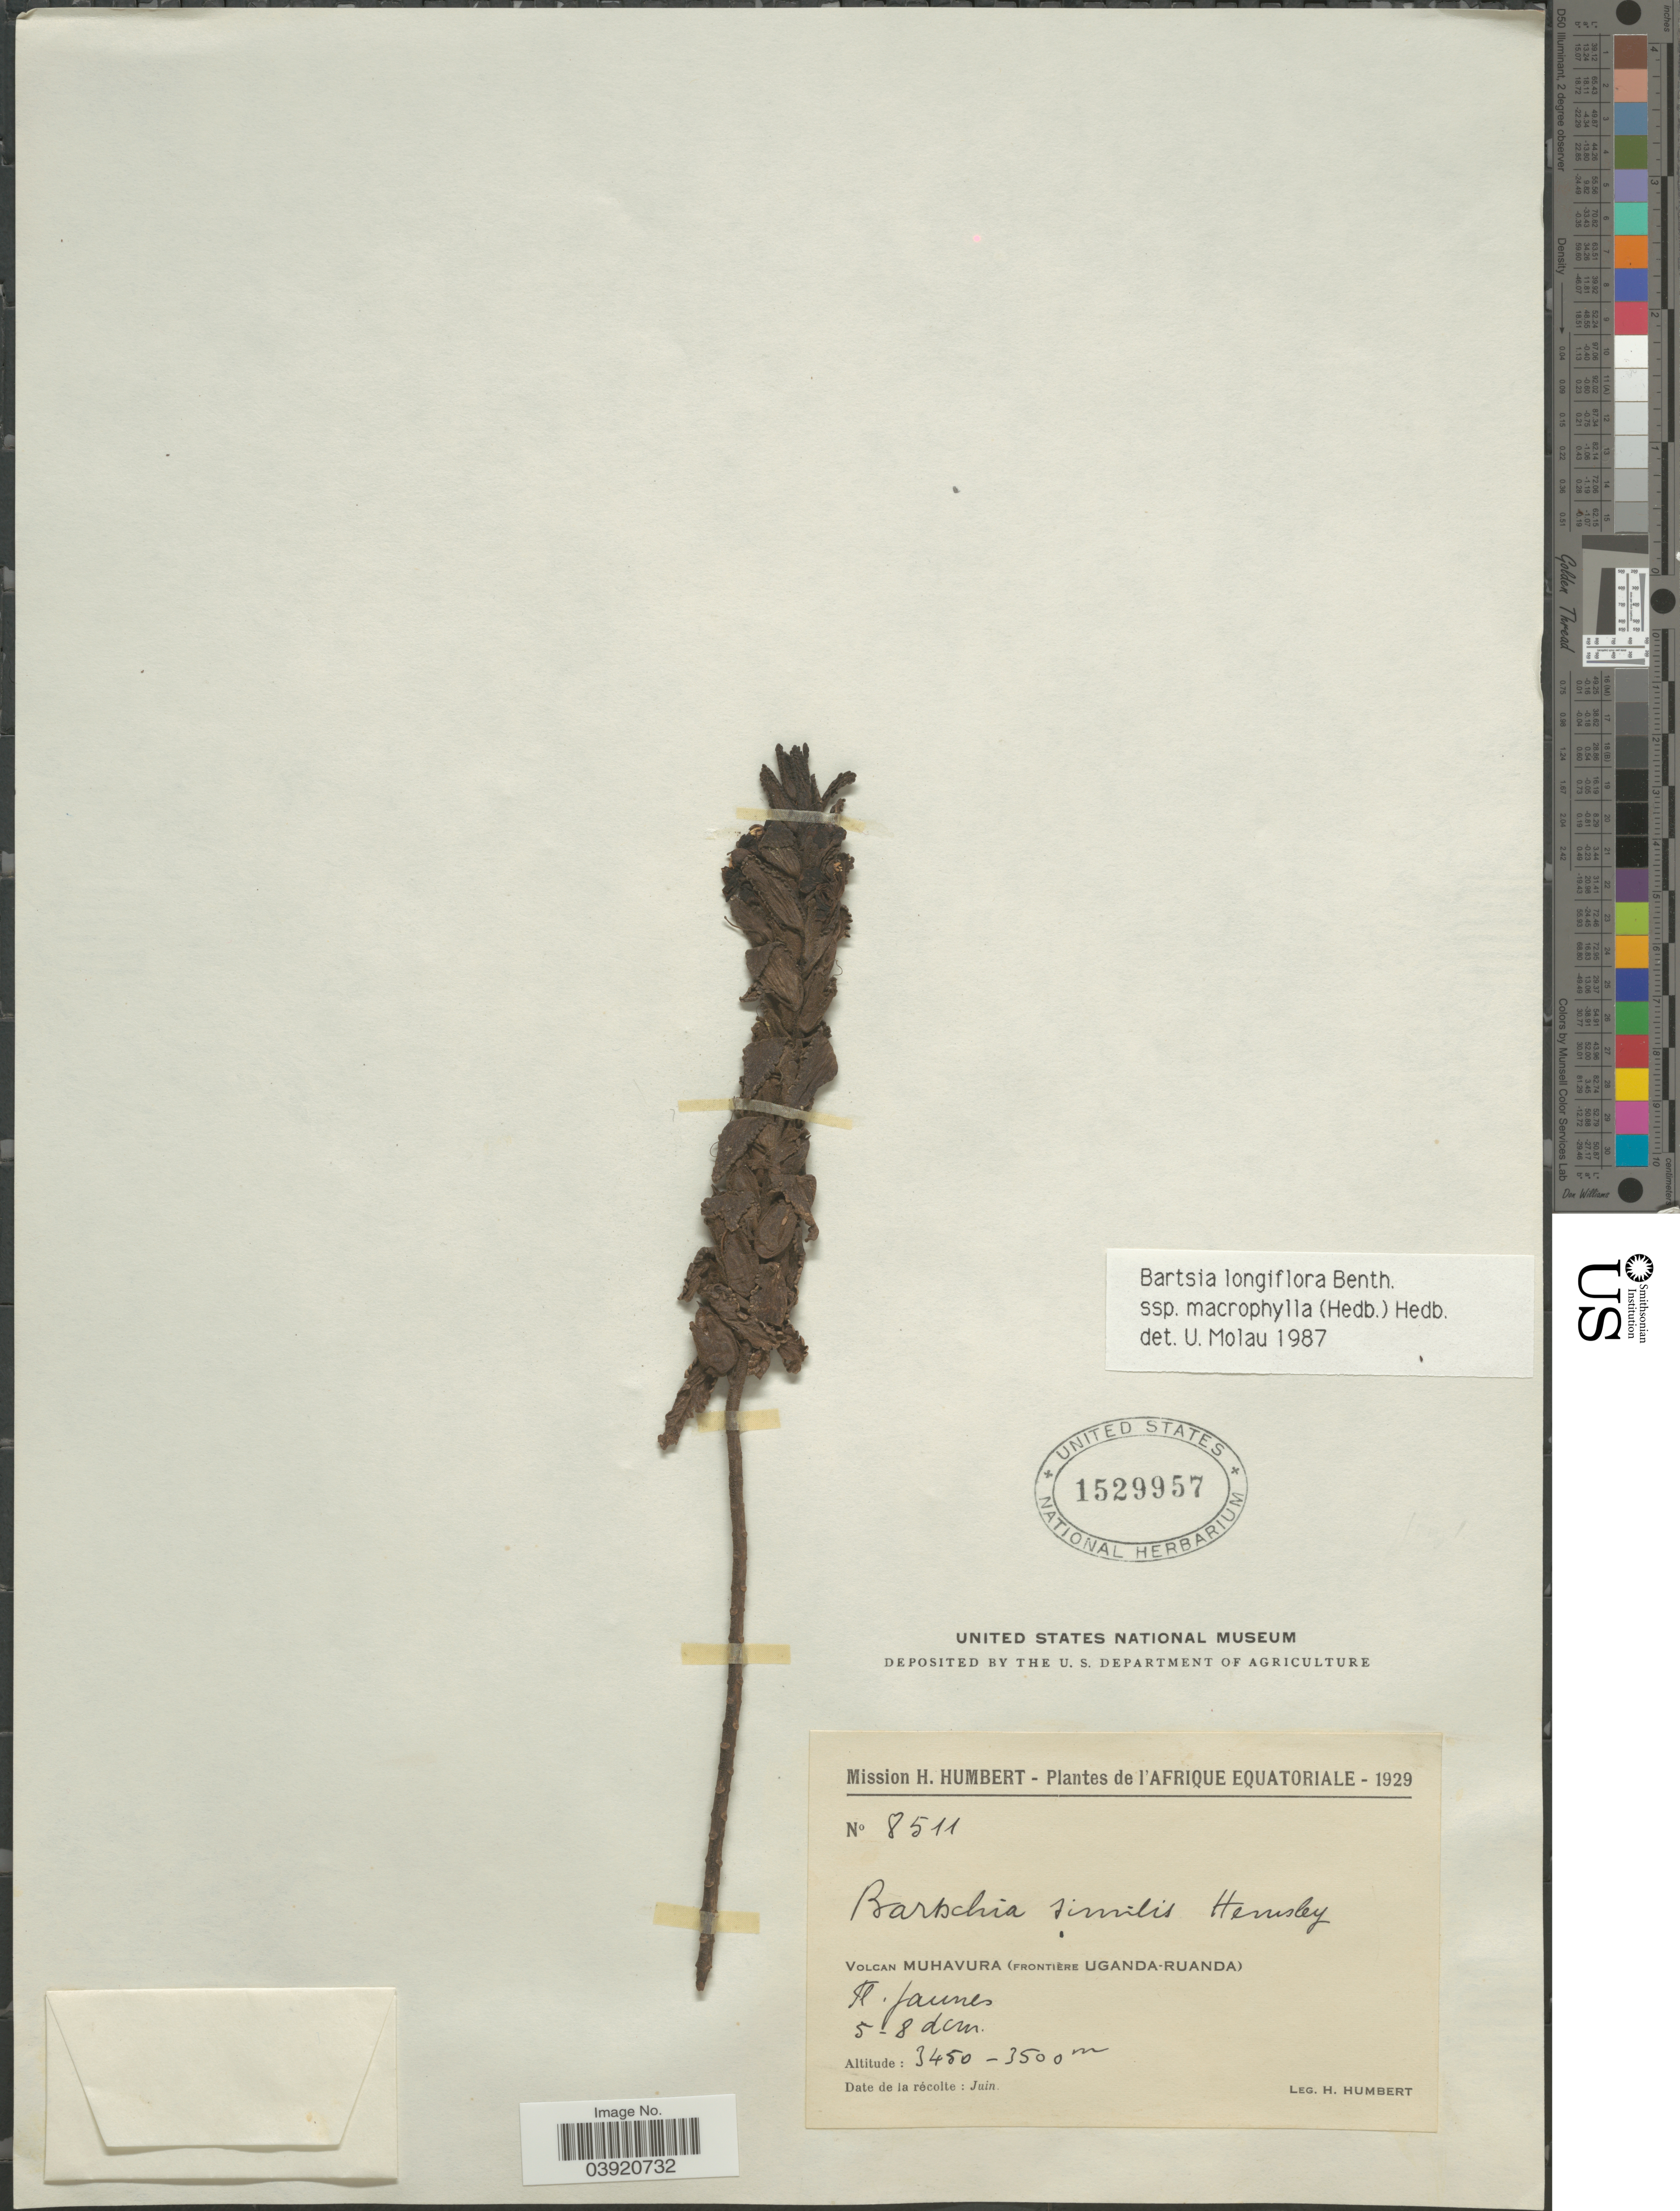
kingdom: Plantae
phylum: Tracheophyta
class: Magnoliopsida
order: Lamiales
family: Orobanchaceae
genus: Bartsia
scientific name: Bartsia longiflora subsp. macrophylla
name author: (Hedberg) Hedberg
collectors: H. Humbert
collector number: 8511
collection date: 1929-06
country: Uganda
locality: Afrique Equatoriqale. Volcan Muhavura (Forntière Uganda-Ruanda).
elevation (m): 3450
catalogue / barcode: US 1529957